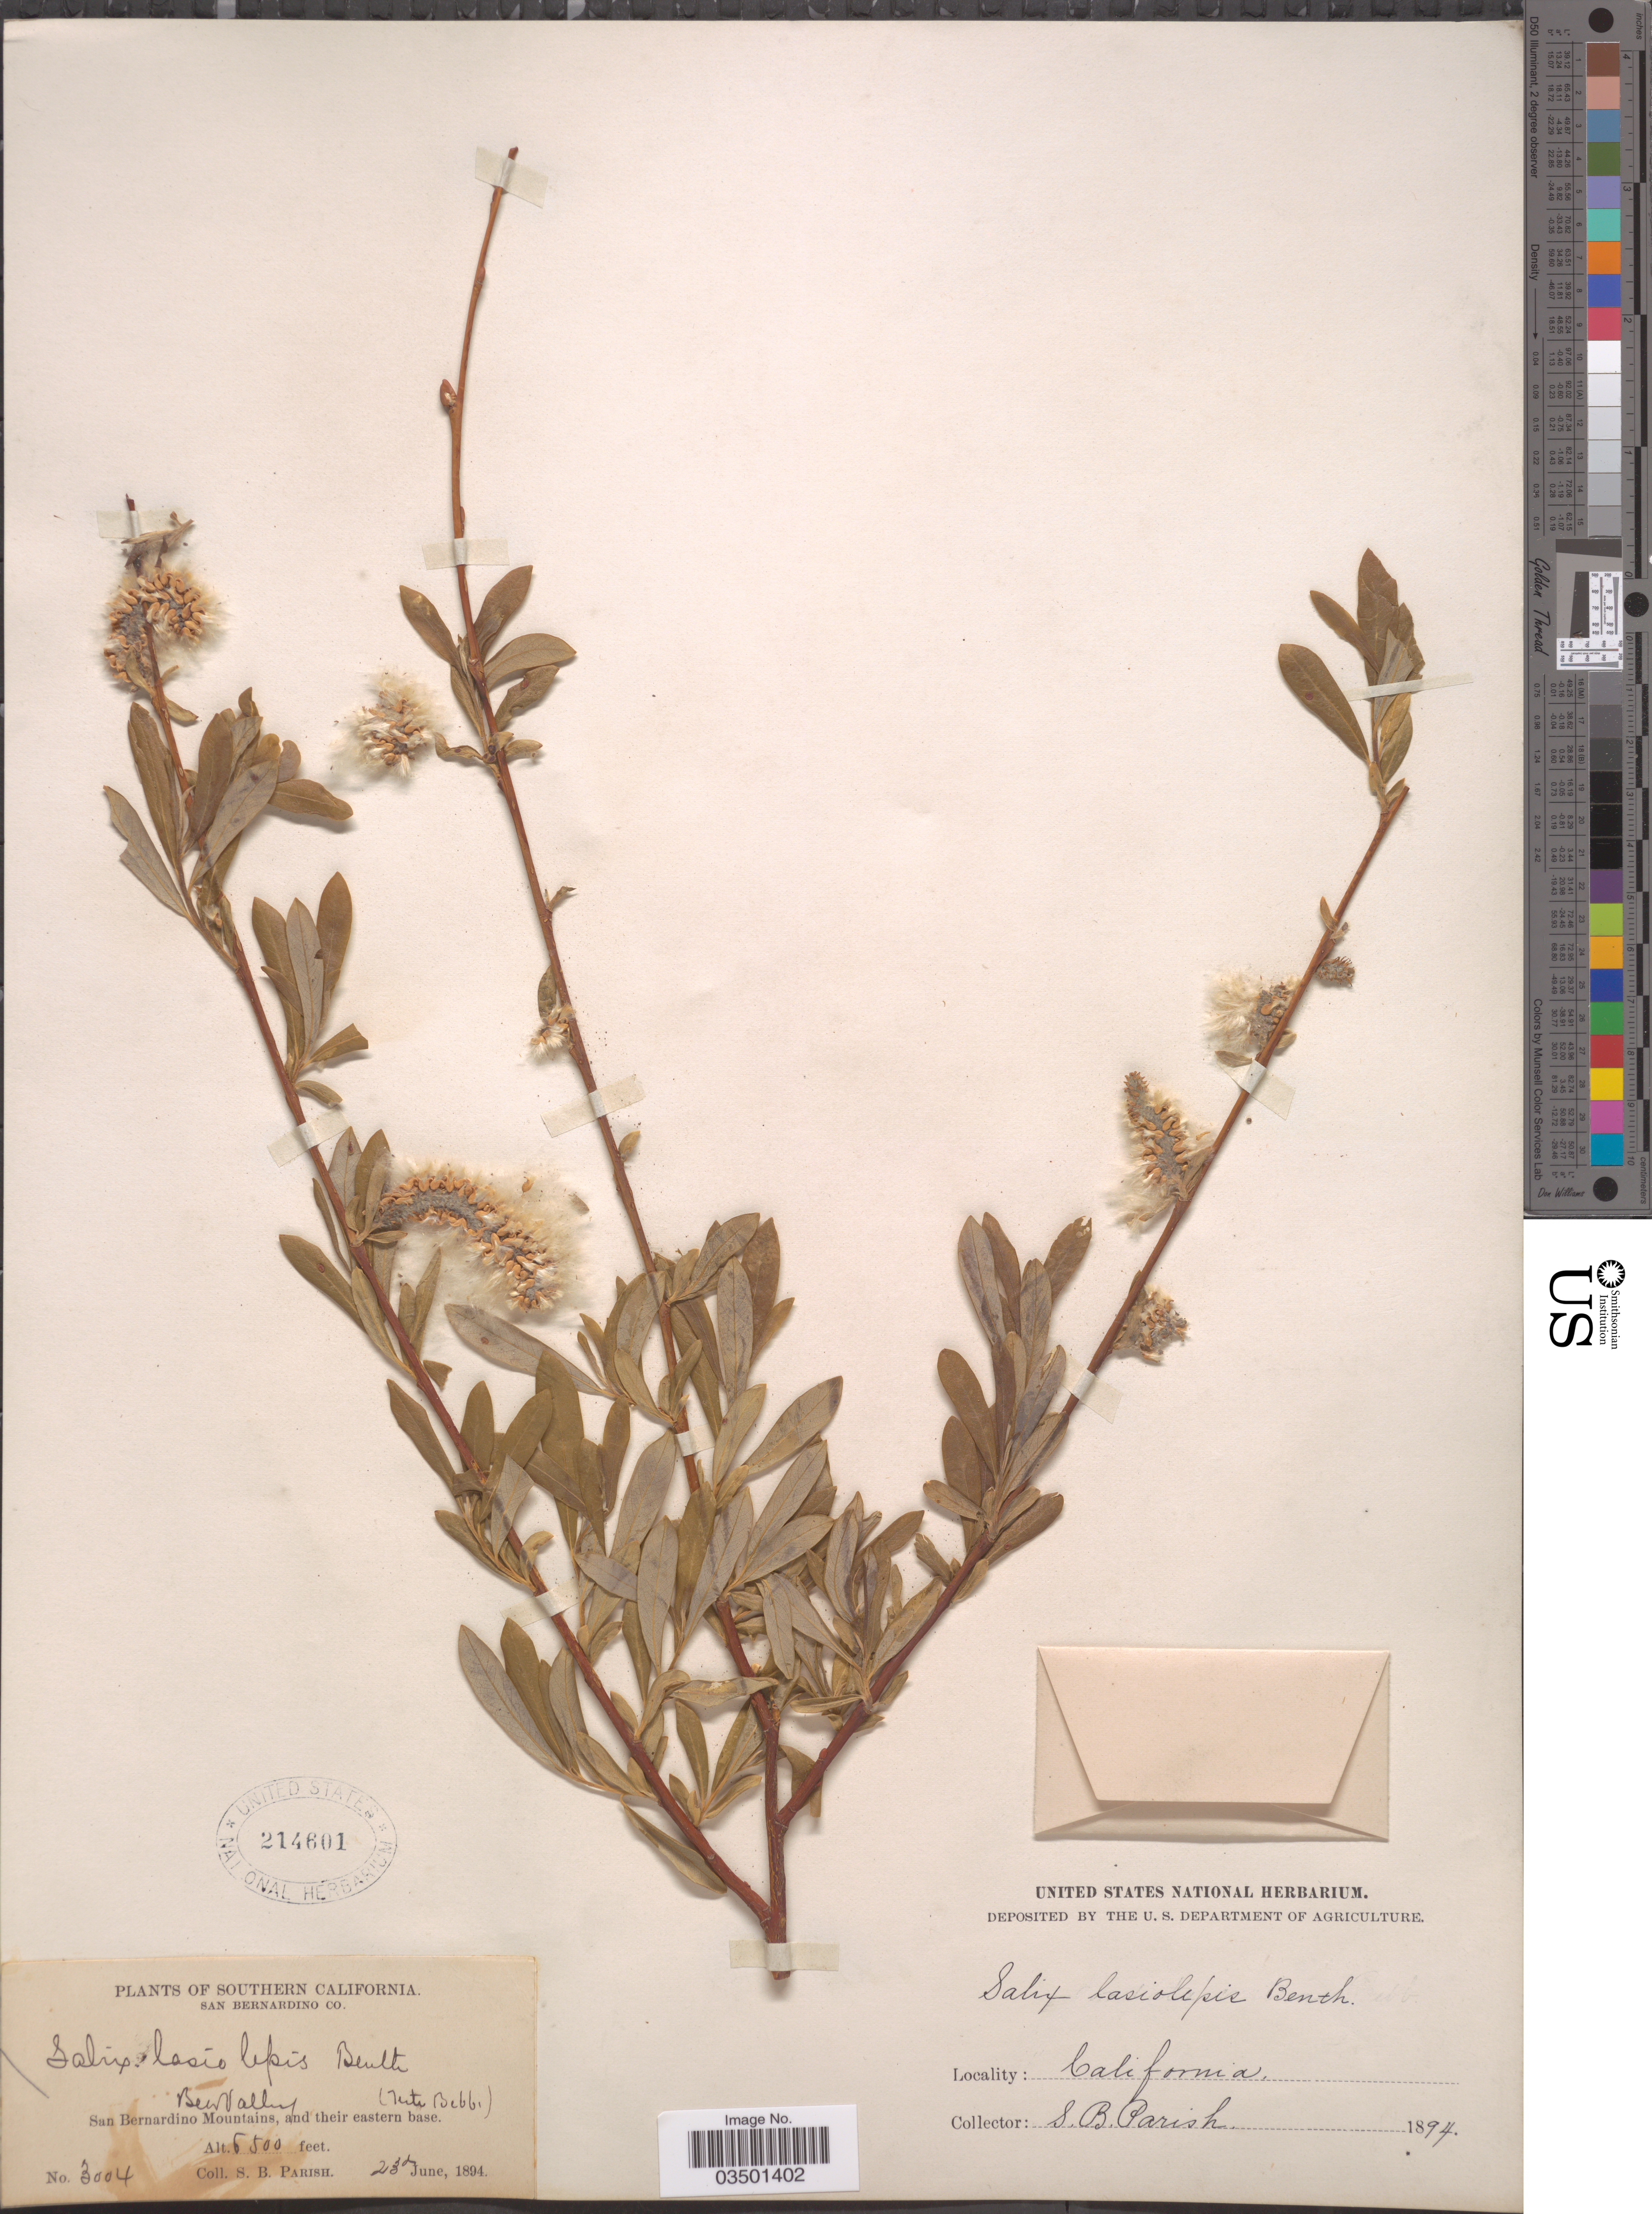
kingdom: Plantae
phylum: Tracheophyta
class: Magnoliopsida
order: Malpighiales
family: Salicaceae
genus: Salix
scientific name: Salix lasiolepis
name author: Benth.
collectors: S. B. Parish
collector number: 3004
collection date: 1894-06-23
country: United States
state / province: California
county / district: San Bernardino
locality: Southern California. San Bernardino Co. Beer Valley, San Bernardino Mountains, and their eastern base.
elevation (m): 1981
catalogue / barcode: US 214601